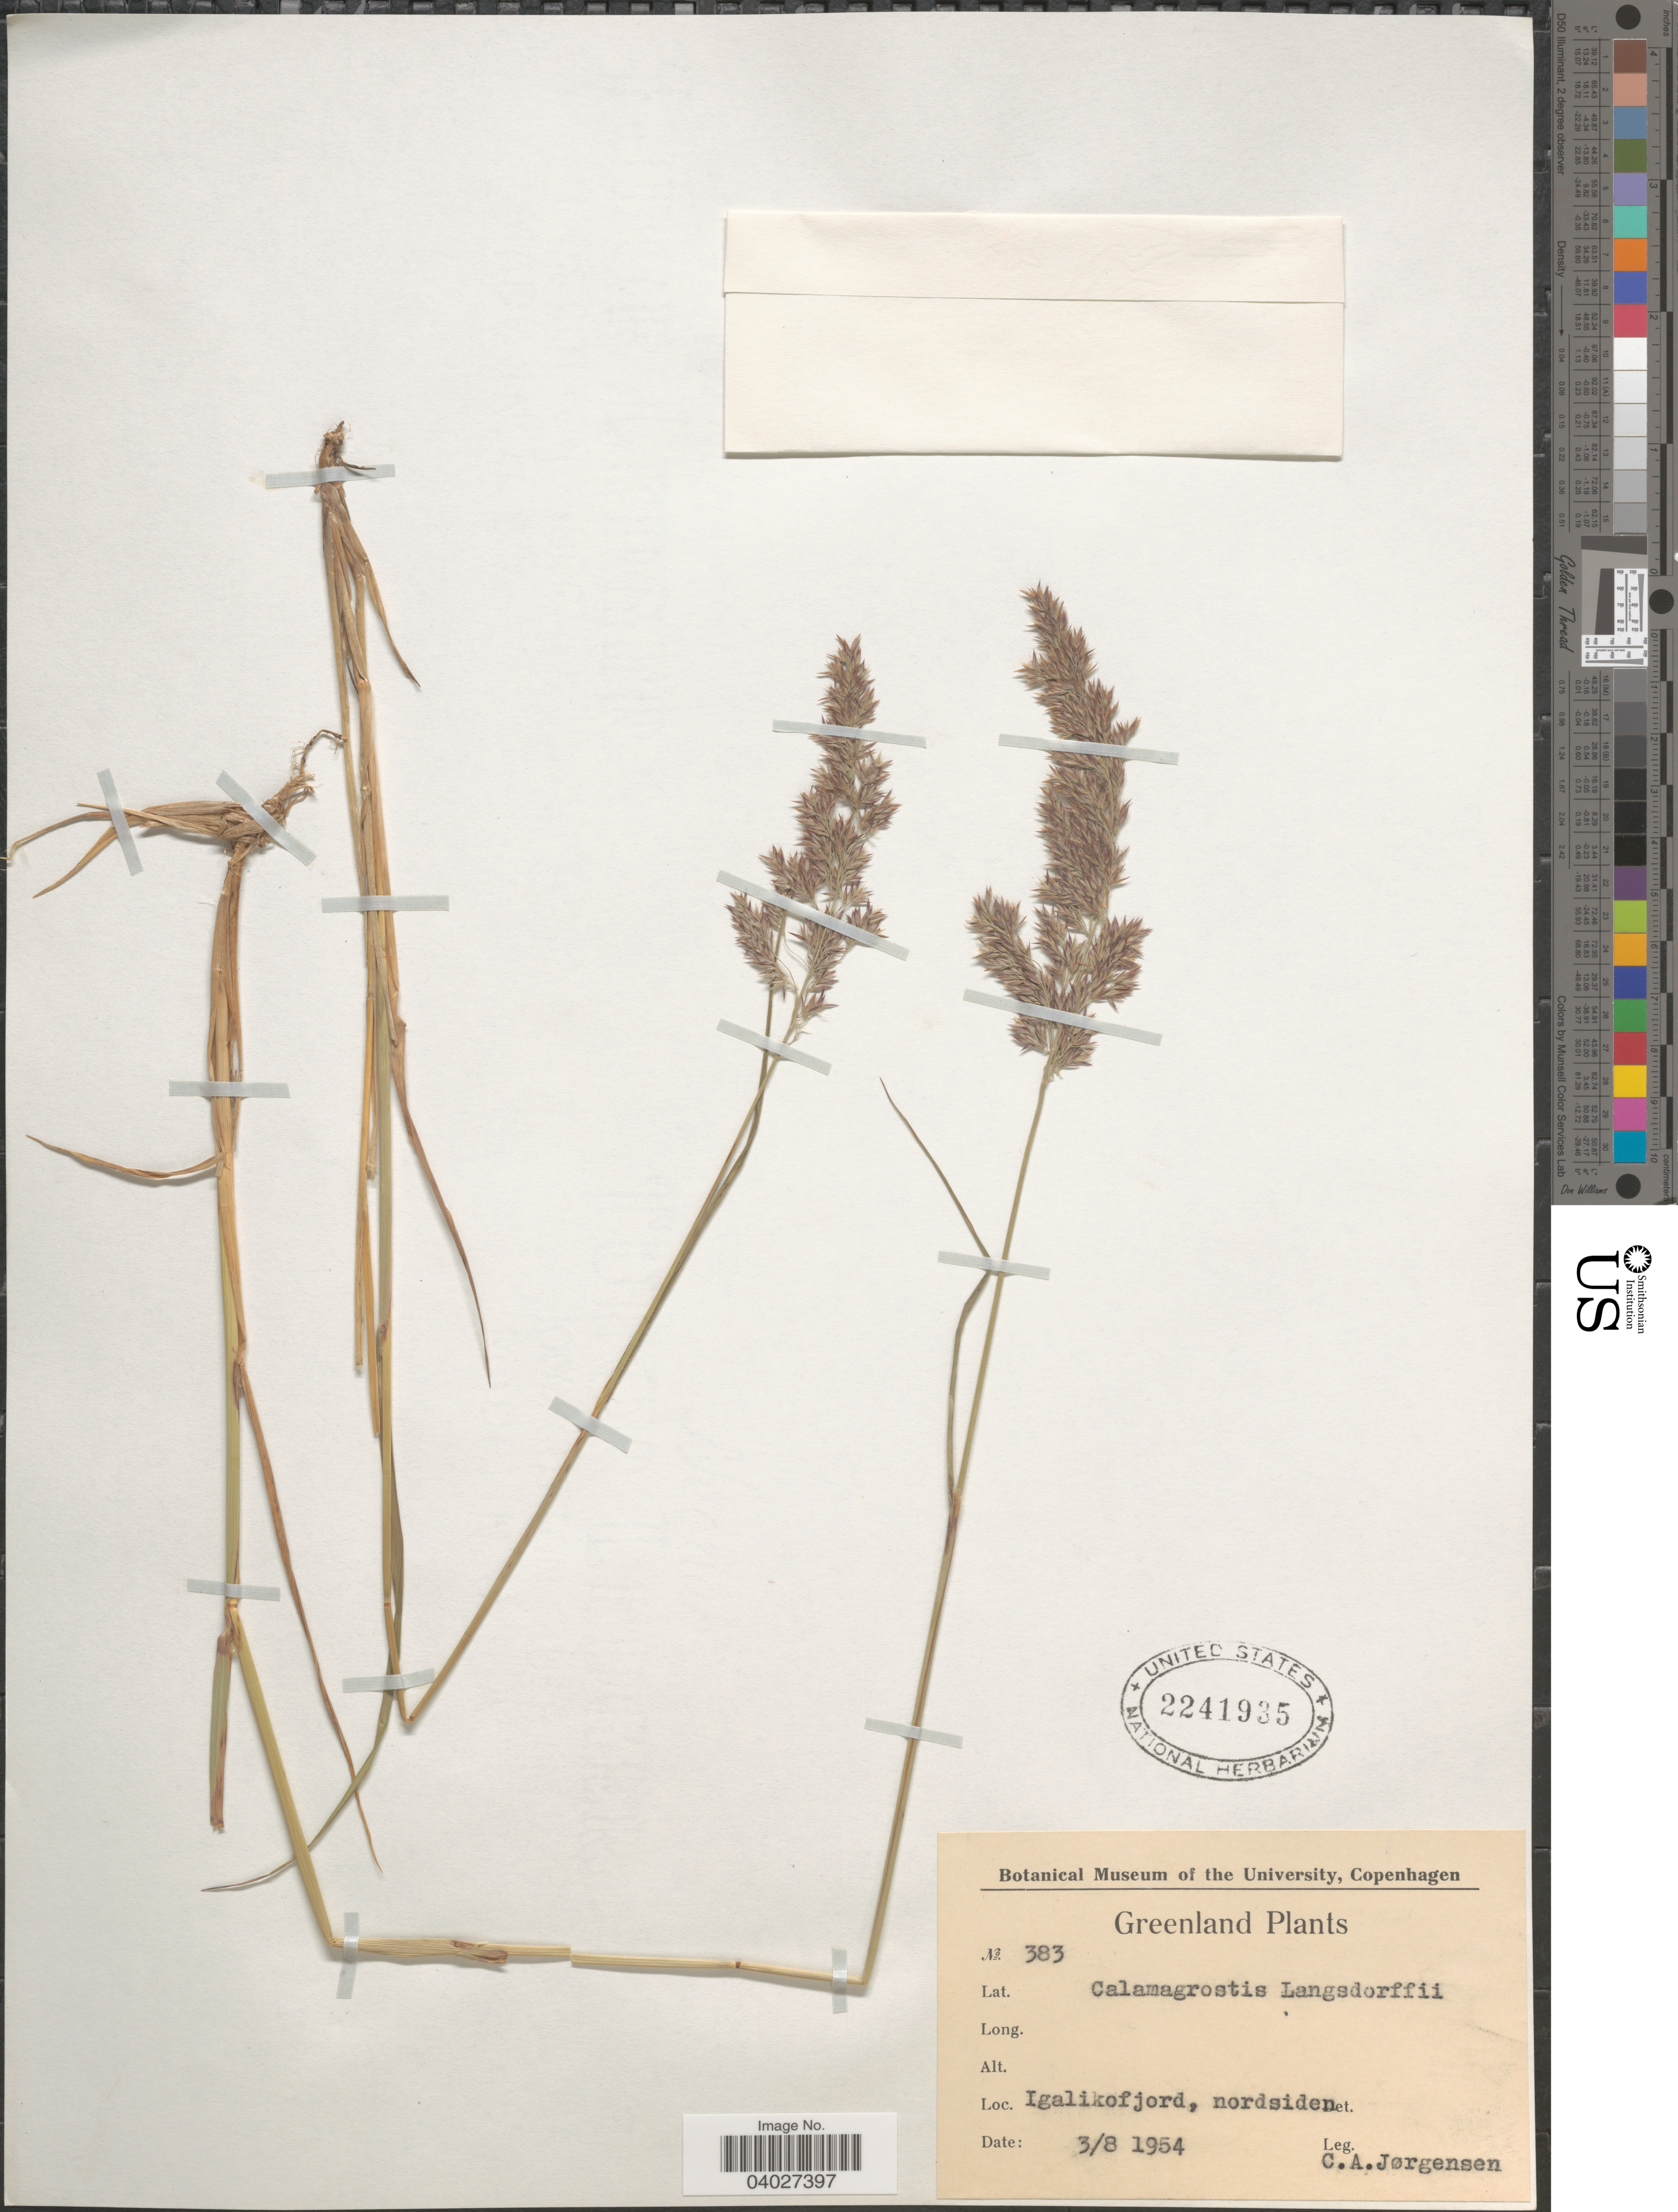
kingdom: Plantae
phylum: Tracheophyta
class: Liliopsida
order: Poales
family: Poaceae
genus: Calamagrostis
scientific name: Calamagrostis canadensis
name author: (Michx.) P. Beauv.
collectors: C. A. Jørgensen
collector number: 383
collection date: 1954-08-03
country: Greenland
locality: Igalikofjord, nordsiden.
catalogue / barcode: US 2241935